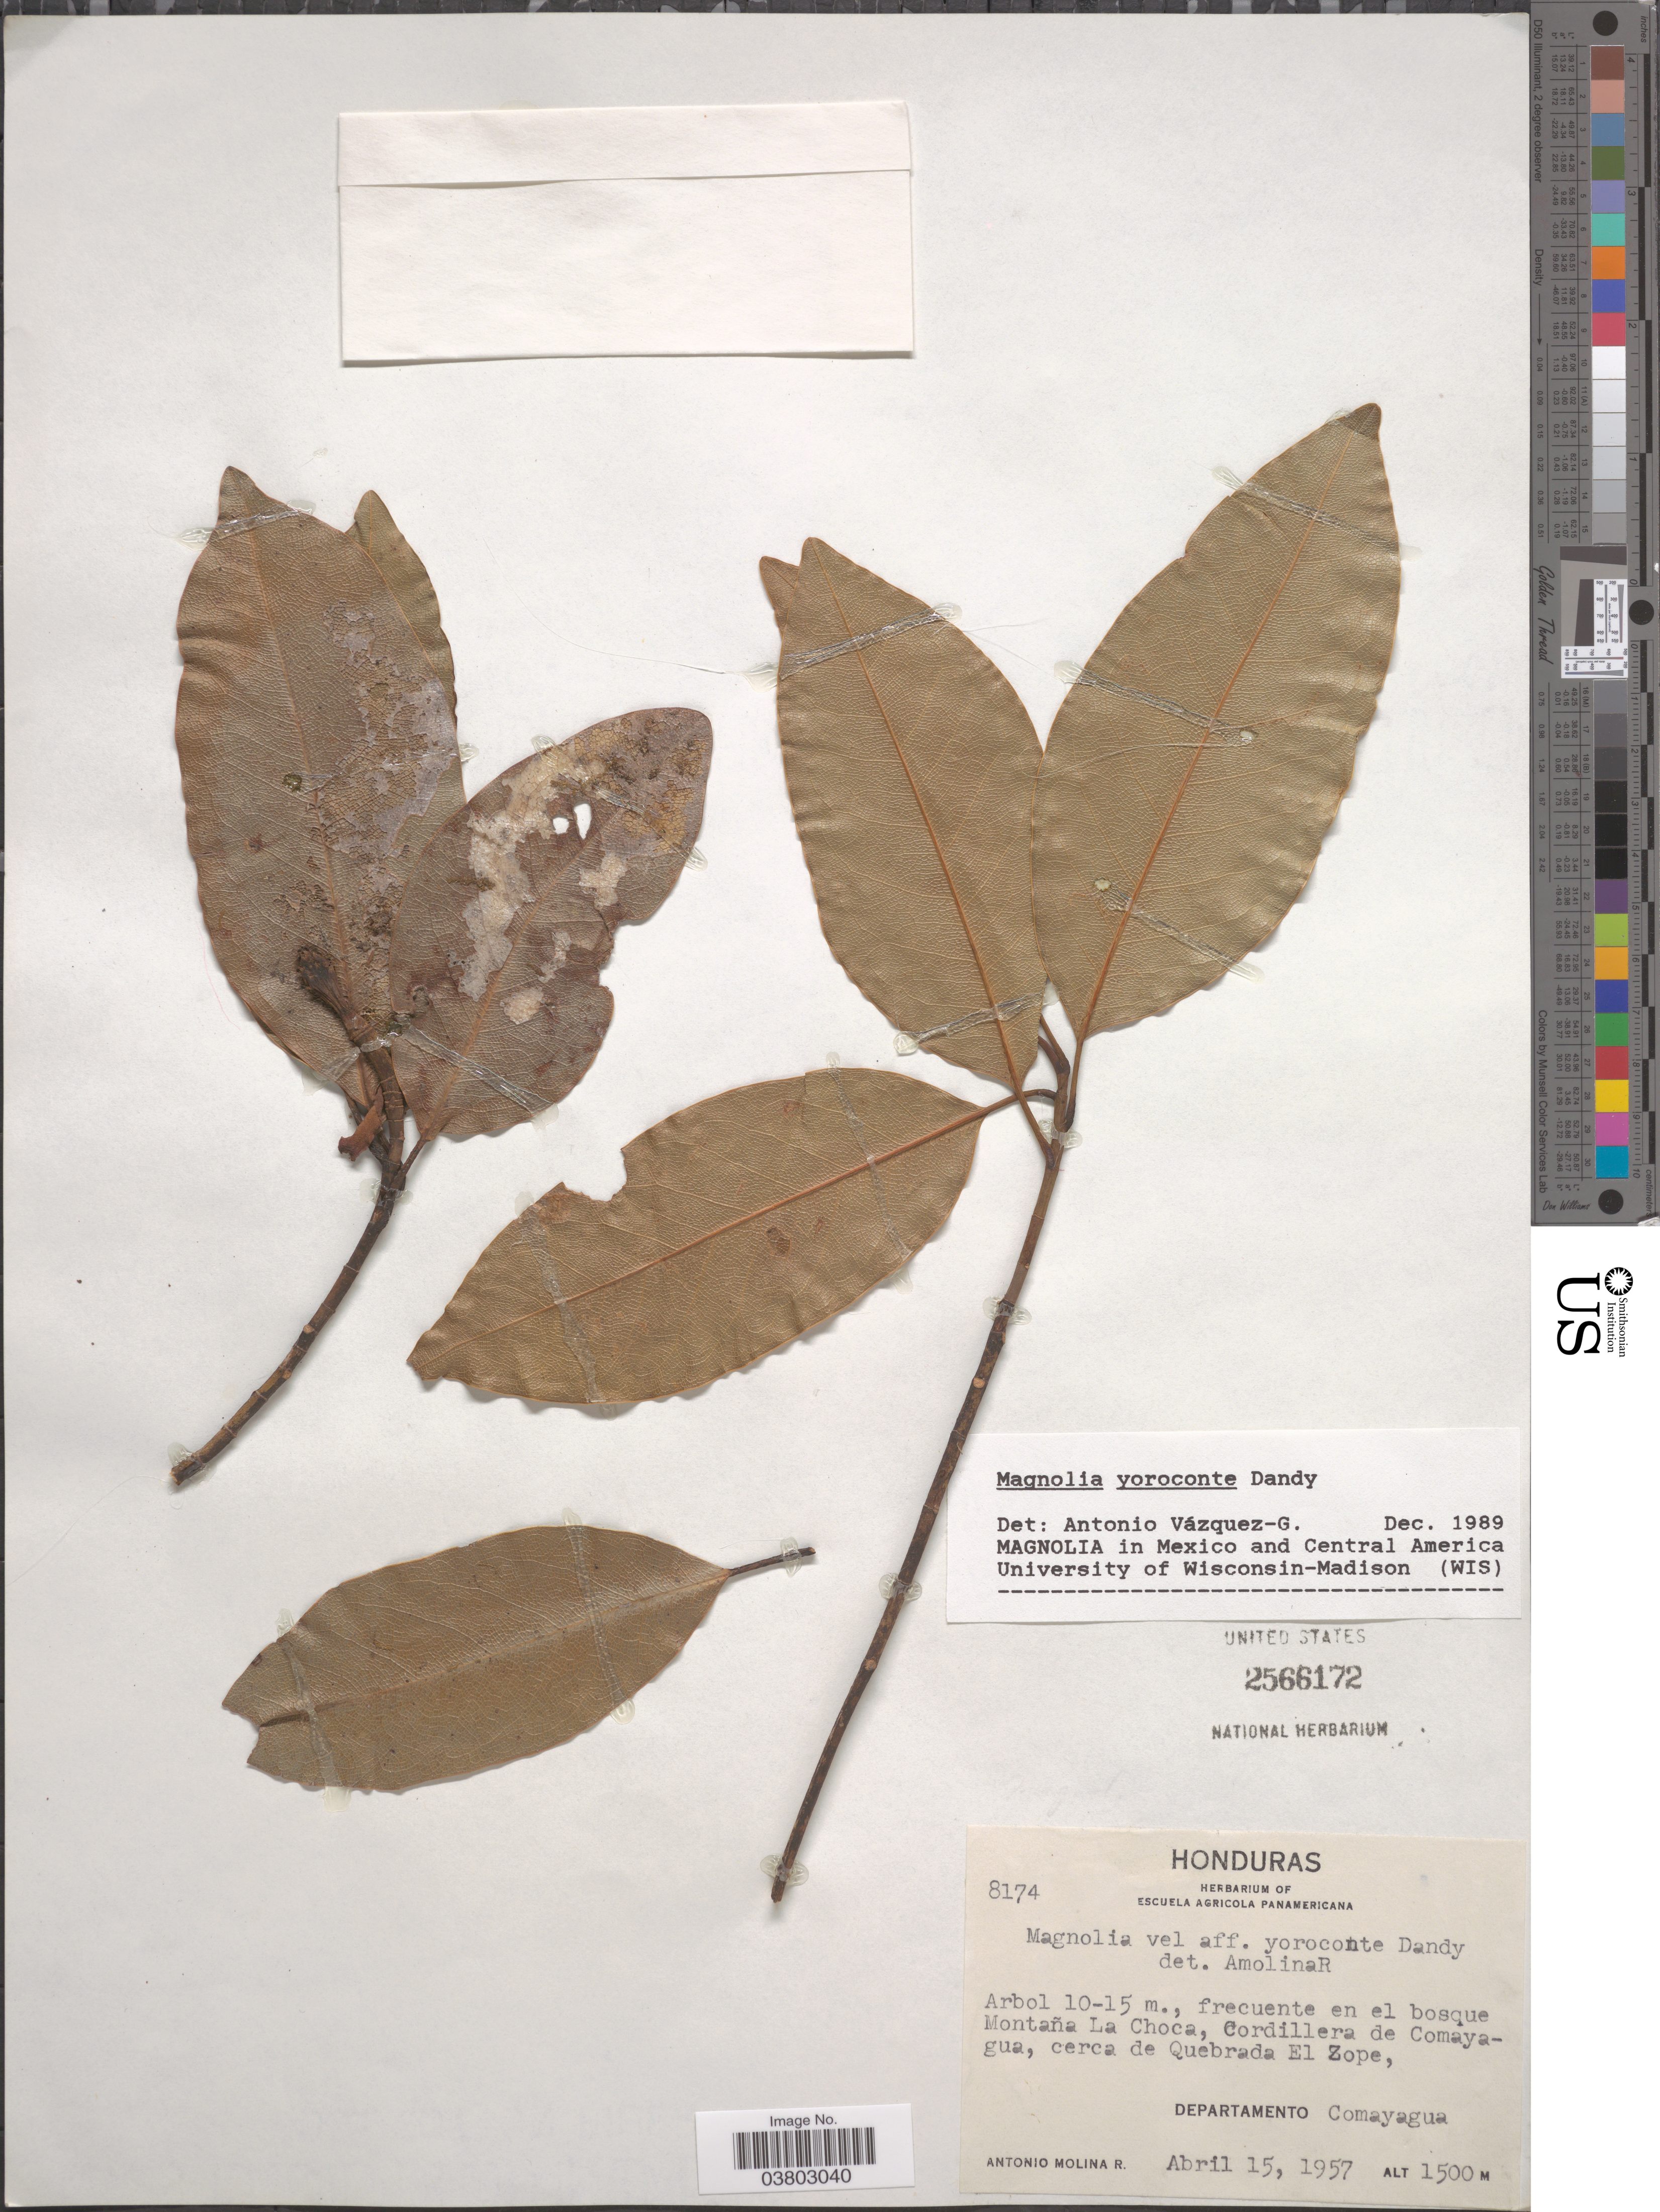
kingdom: Plantae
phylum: Tracheophyta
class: Magnoliopsida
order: Magnoliales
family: Magnoliaceae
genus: Magnolia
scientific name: Magnolia yoroconte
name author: Dandy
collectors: A. Molina R.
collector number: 8174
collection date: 1957-04-15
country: Honduras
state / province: Comayagua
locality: Montaña La Choca, Cordillera de Comayagua, cerca de Quebrada El Zope, Departamento Comayagua.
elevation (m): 1500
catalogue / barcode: US 2566172